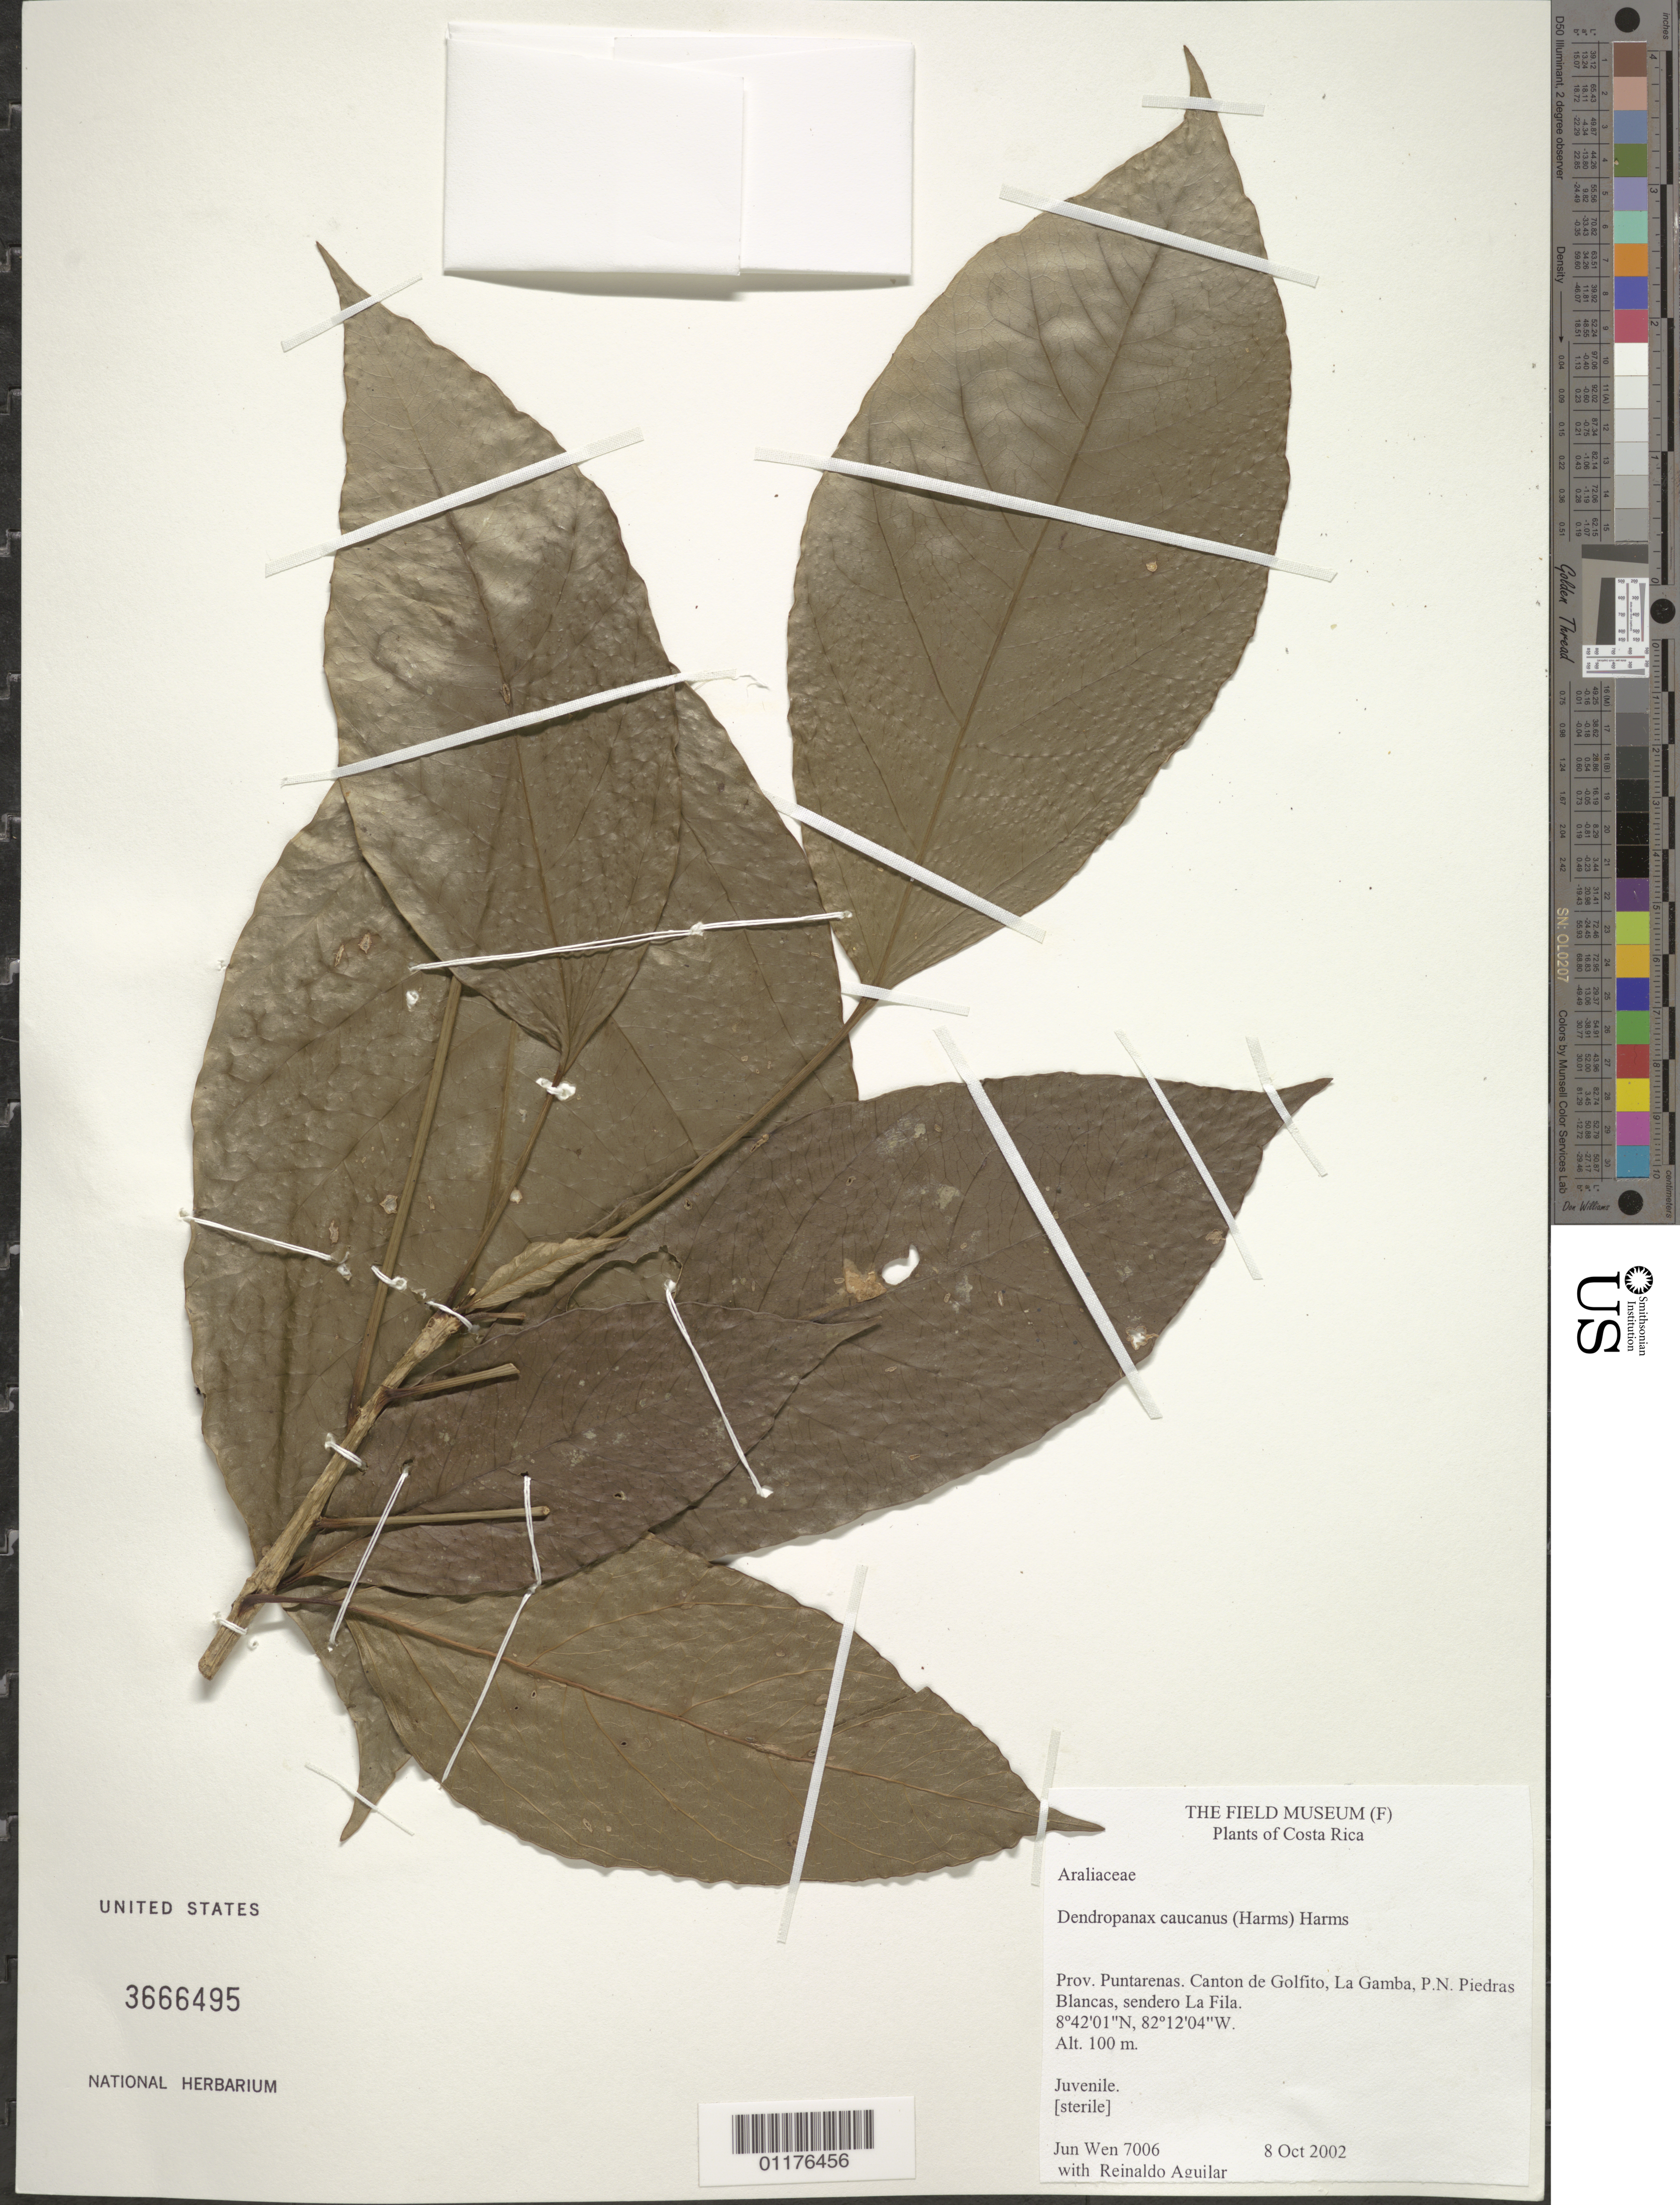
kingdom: Plantae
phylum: Tracheophyta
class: Magnoliopsida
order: Apiales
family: Araliaceae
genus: Dendropanax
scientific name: Dendropanax caucanus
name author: (Harms) Harms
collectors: J. Wen & R. Aguilar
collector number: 7006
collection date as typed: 24 Sep 2002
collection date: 2002-10-08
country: Costa Rica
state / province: Puntarenas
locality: Canton de Golfito, La Gamba, P.N. Piedras Blancas, sendero La Fila.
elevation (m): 100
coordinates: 8 42 01 N, 82 12 04 W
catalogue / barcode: US 3666495